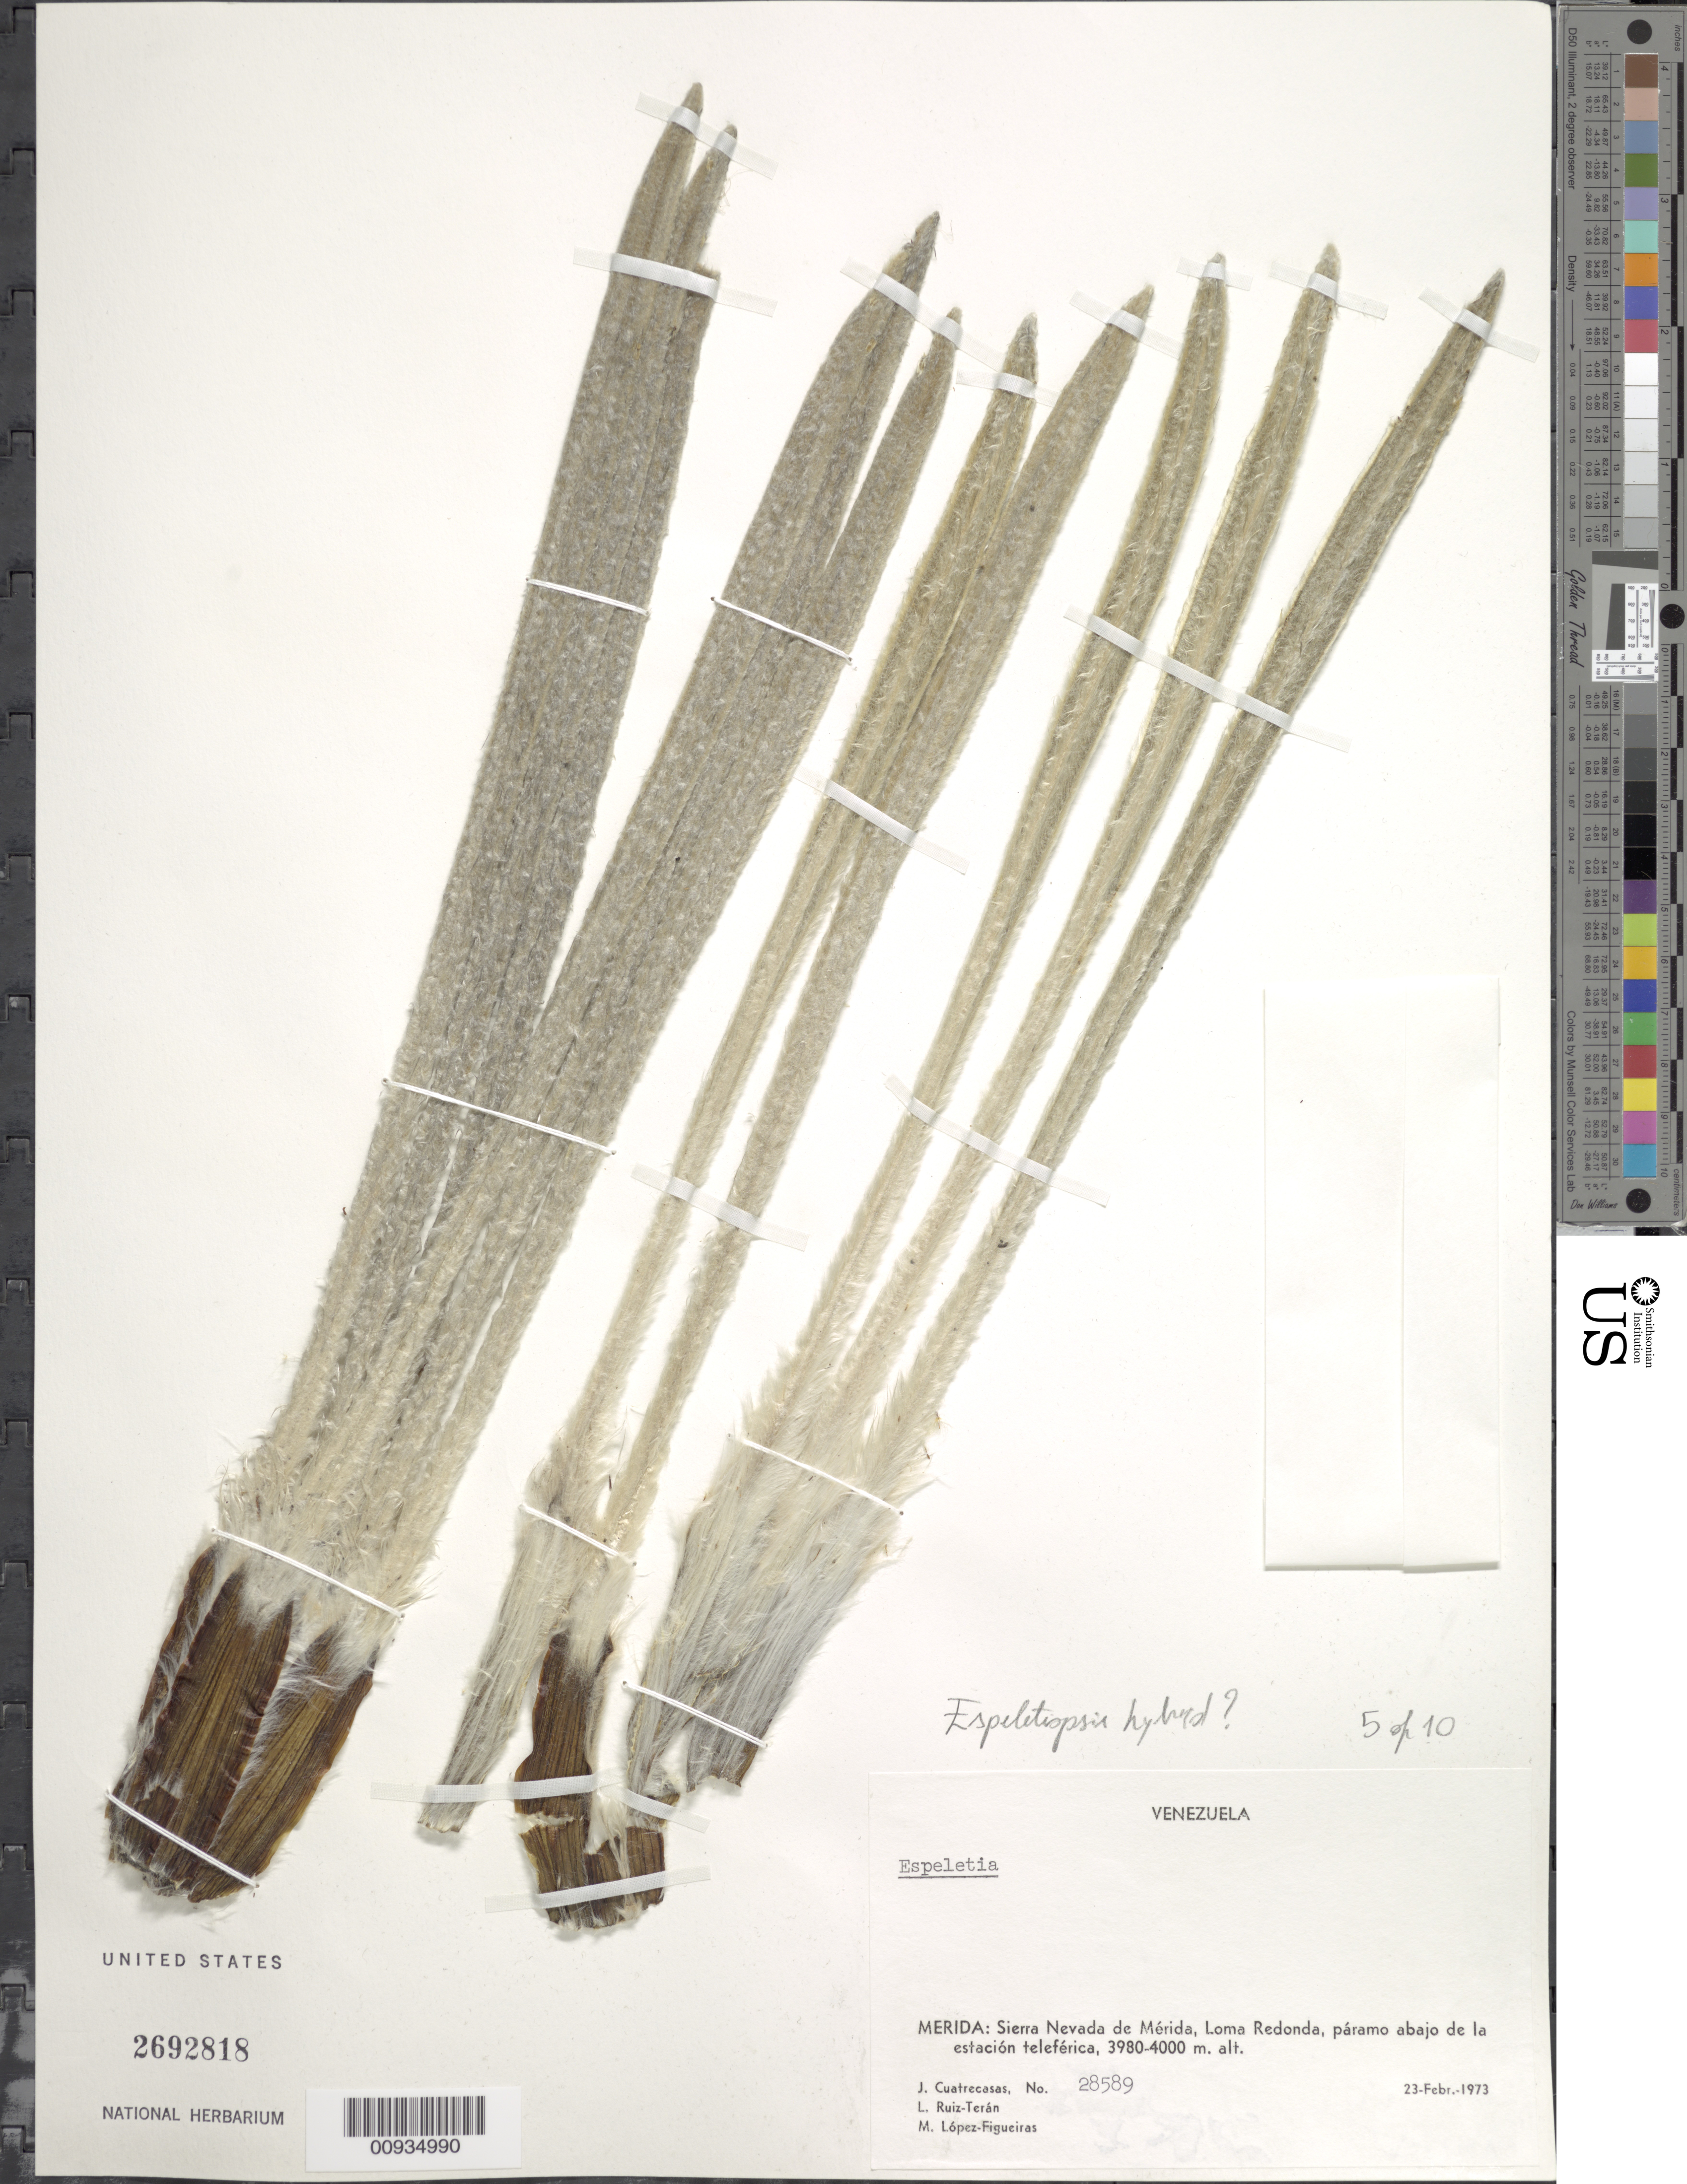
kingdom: Plantae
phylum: Tracheophyta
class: Magnoliopsida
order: Asterales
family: Asteraceae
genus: Espeletiopsis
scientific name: Espeletiopsis sp.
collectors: J. Cuatrecasas, L. E. Ruíz-Terán & M. López Figueiras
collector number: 28589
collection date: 1973-02-23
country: Venezuela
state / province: Mérida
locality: Sierra Nevada de Merida, Loma Redonda, paramo abajo de la estacion teleferica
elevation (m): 3980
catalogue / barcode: US 2692818